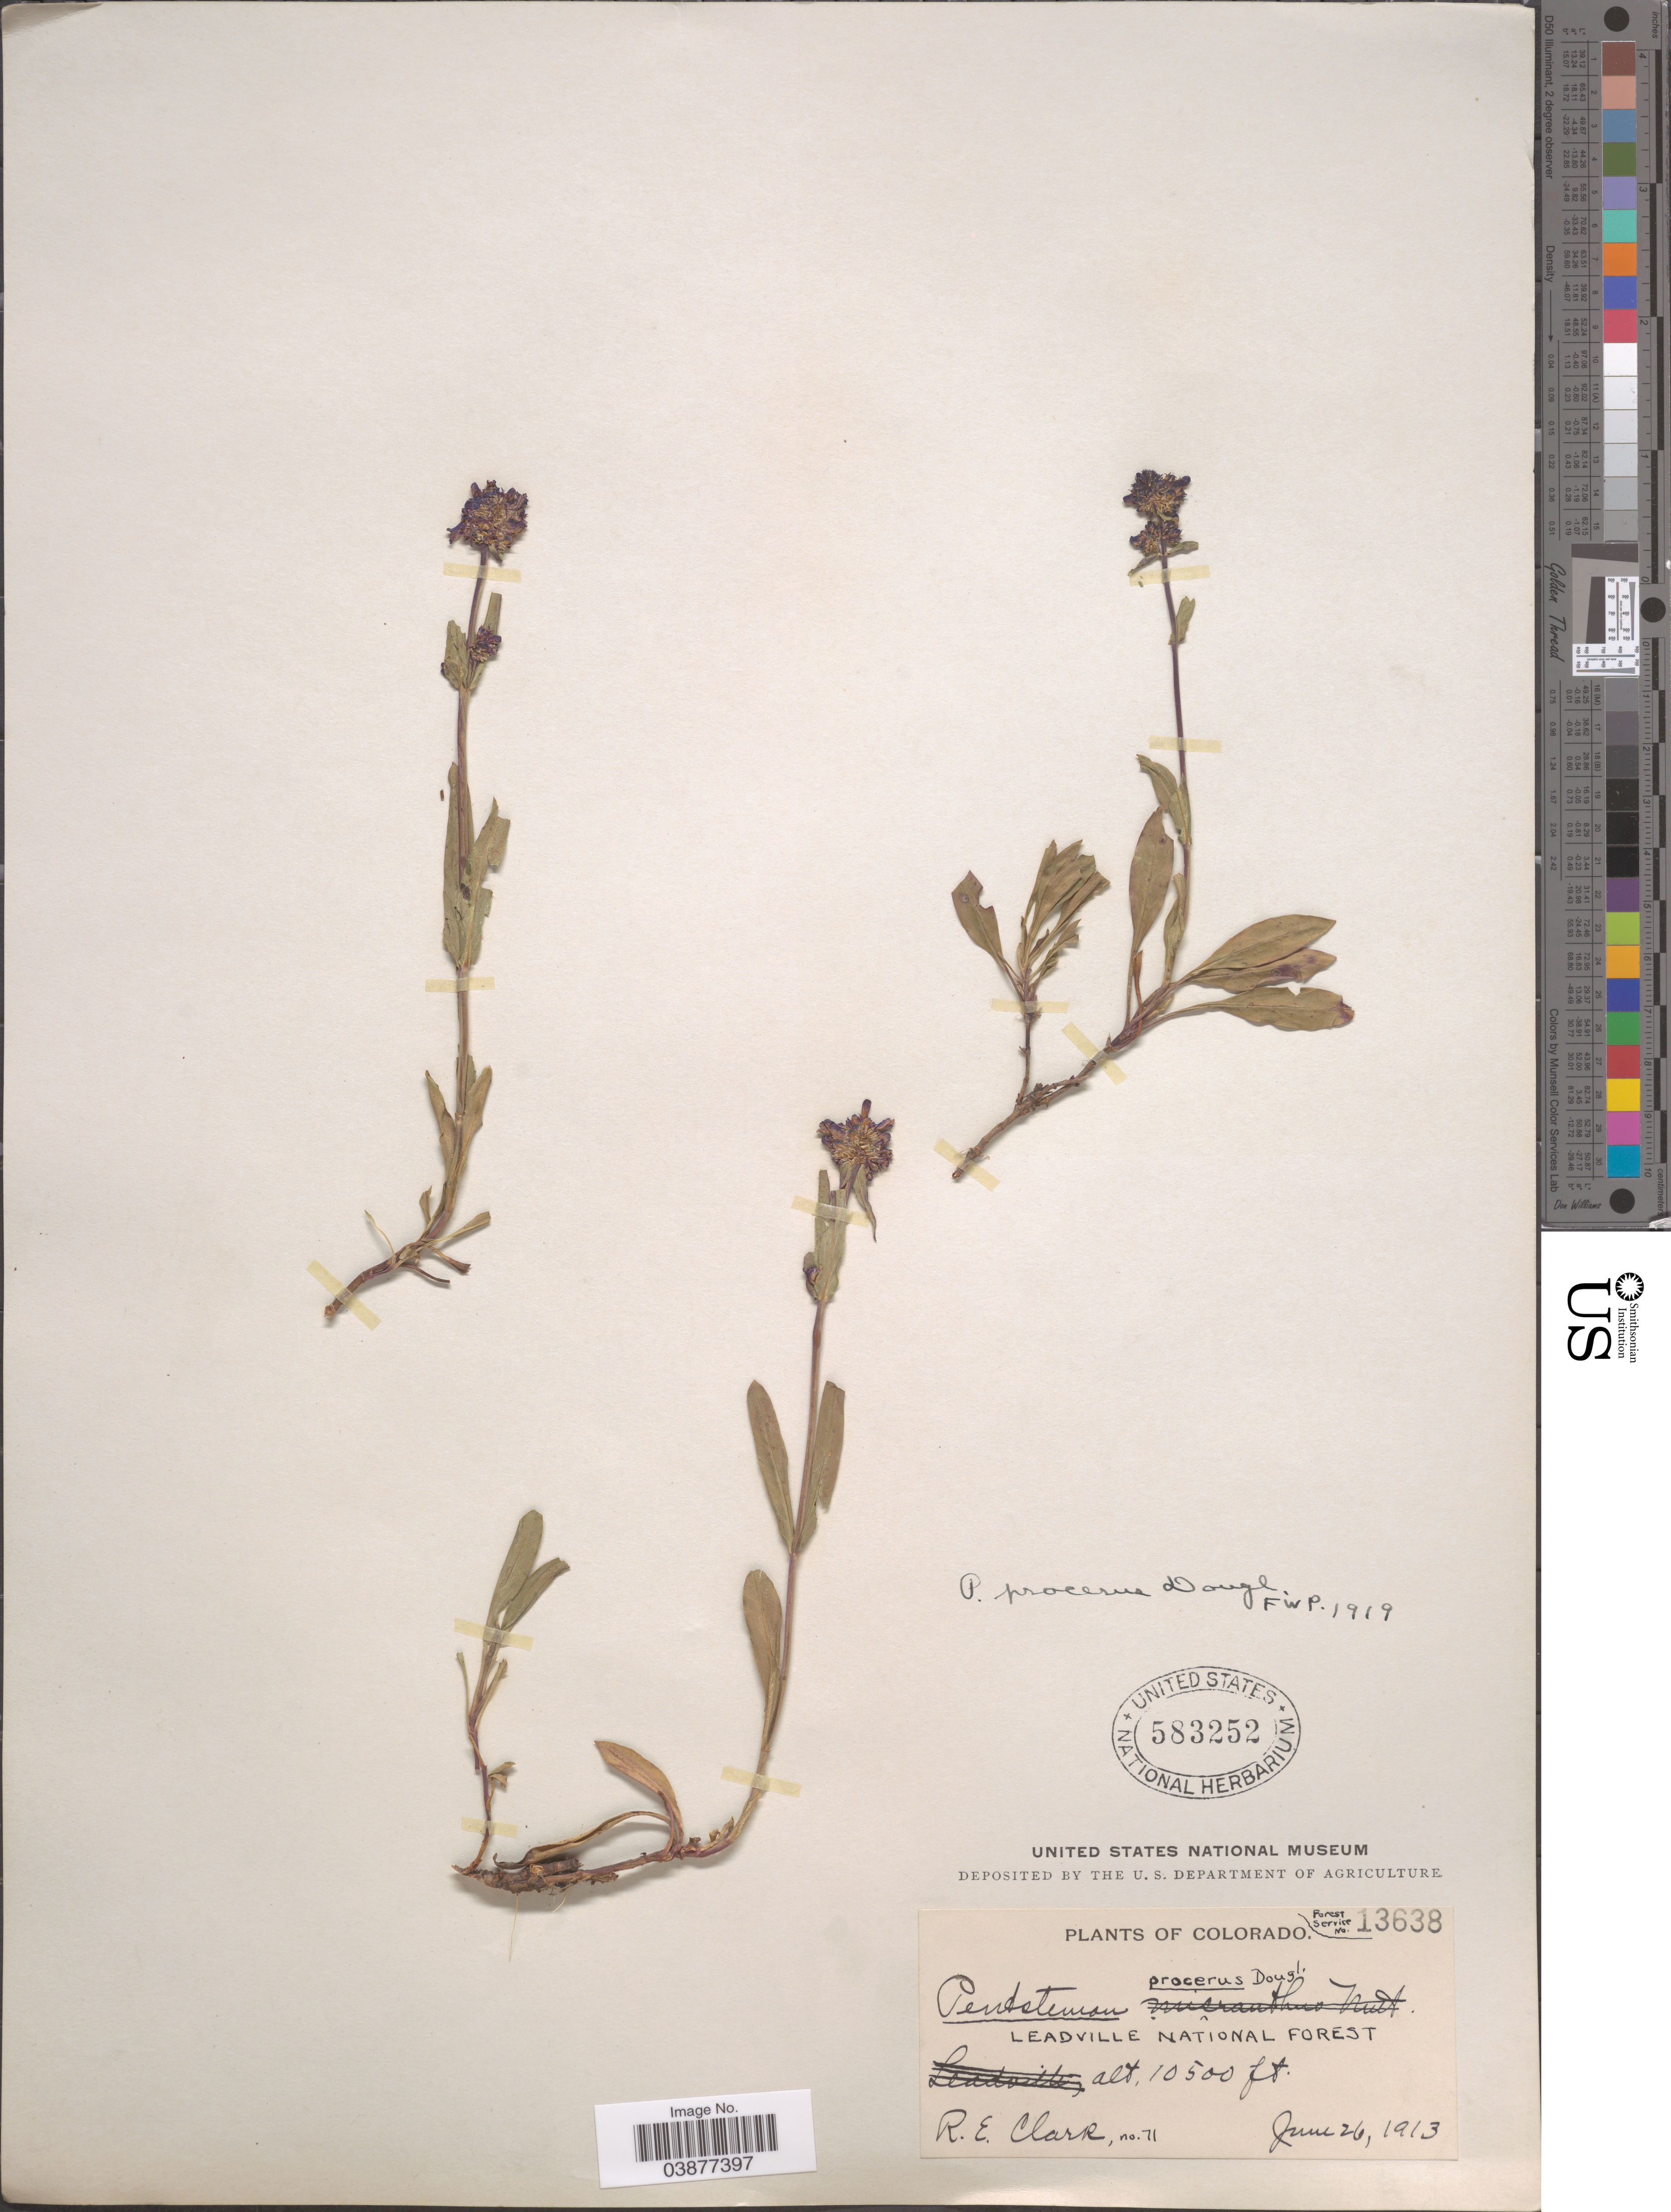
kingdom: Plantae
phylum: Tracheophyta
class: Magnoliopsida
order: Lamiales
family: Plantaginaceae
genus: Penstemon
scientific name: Penstemon procerus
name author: Douglas ex Graham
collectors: R. Clark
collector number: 71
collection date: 1913-06-26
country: United States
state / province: Colorado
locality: Leadville National Forest.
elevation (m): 3200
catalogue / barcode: US 583252